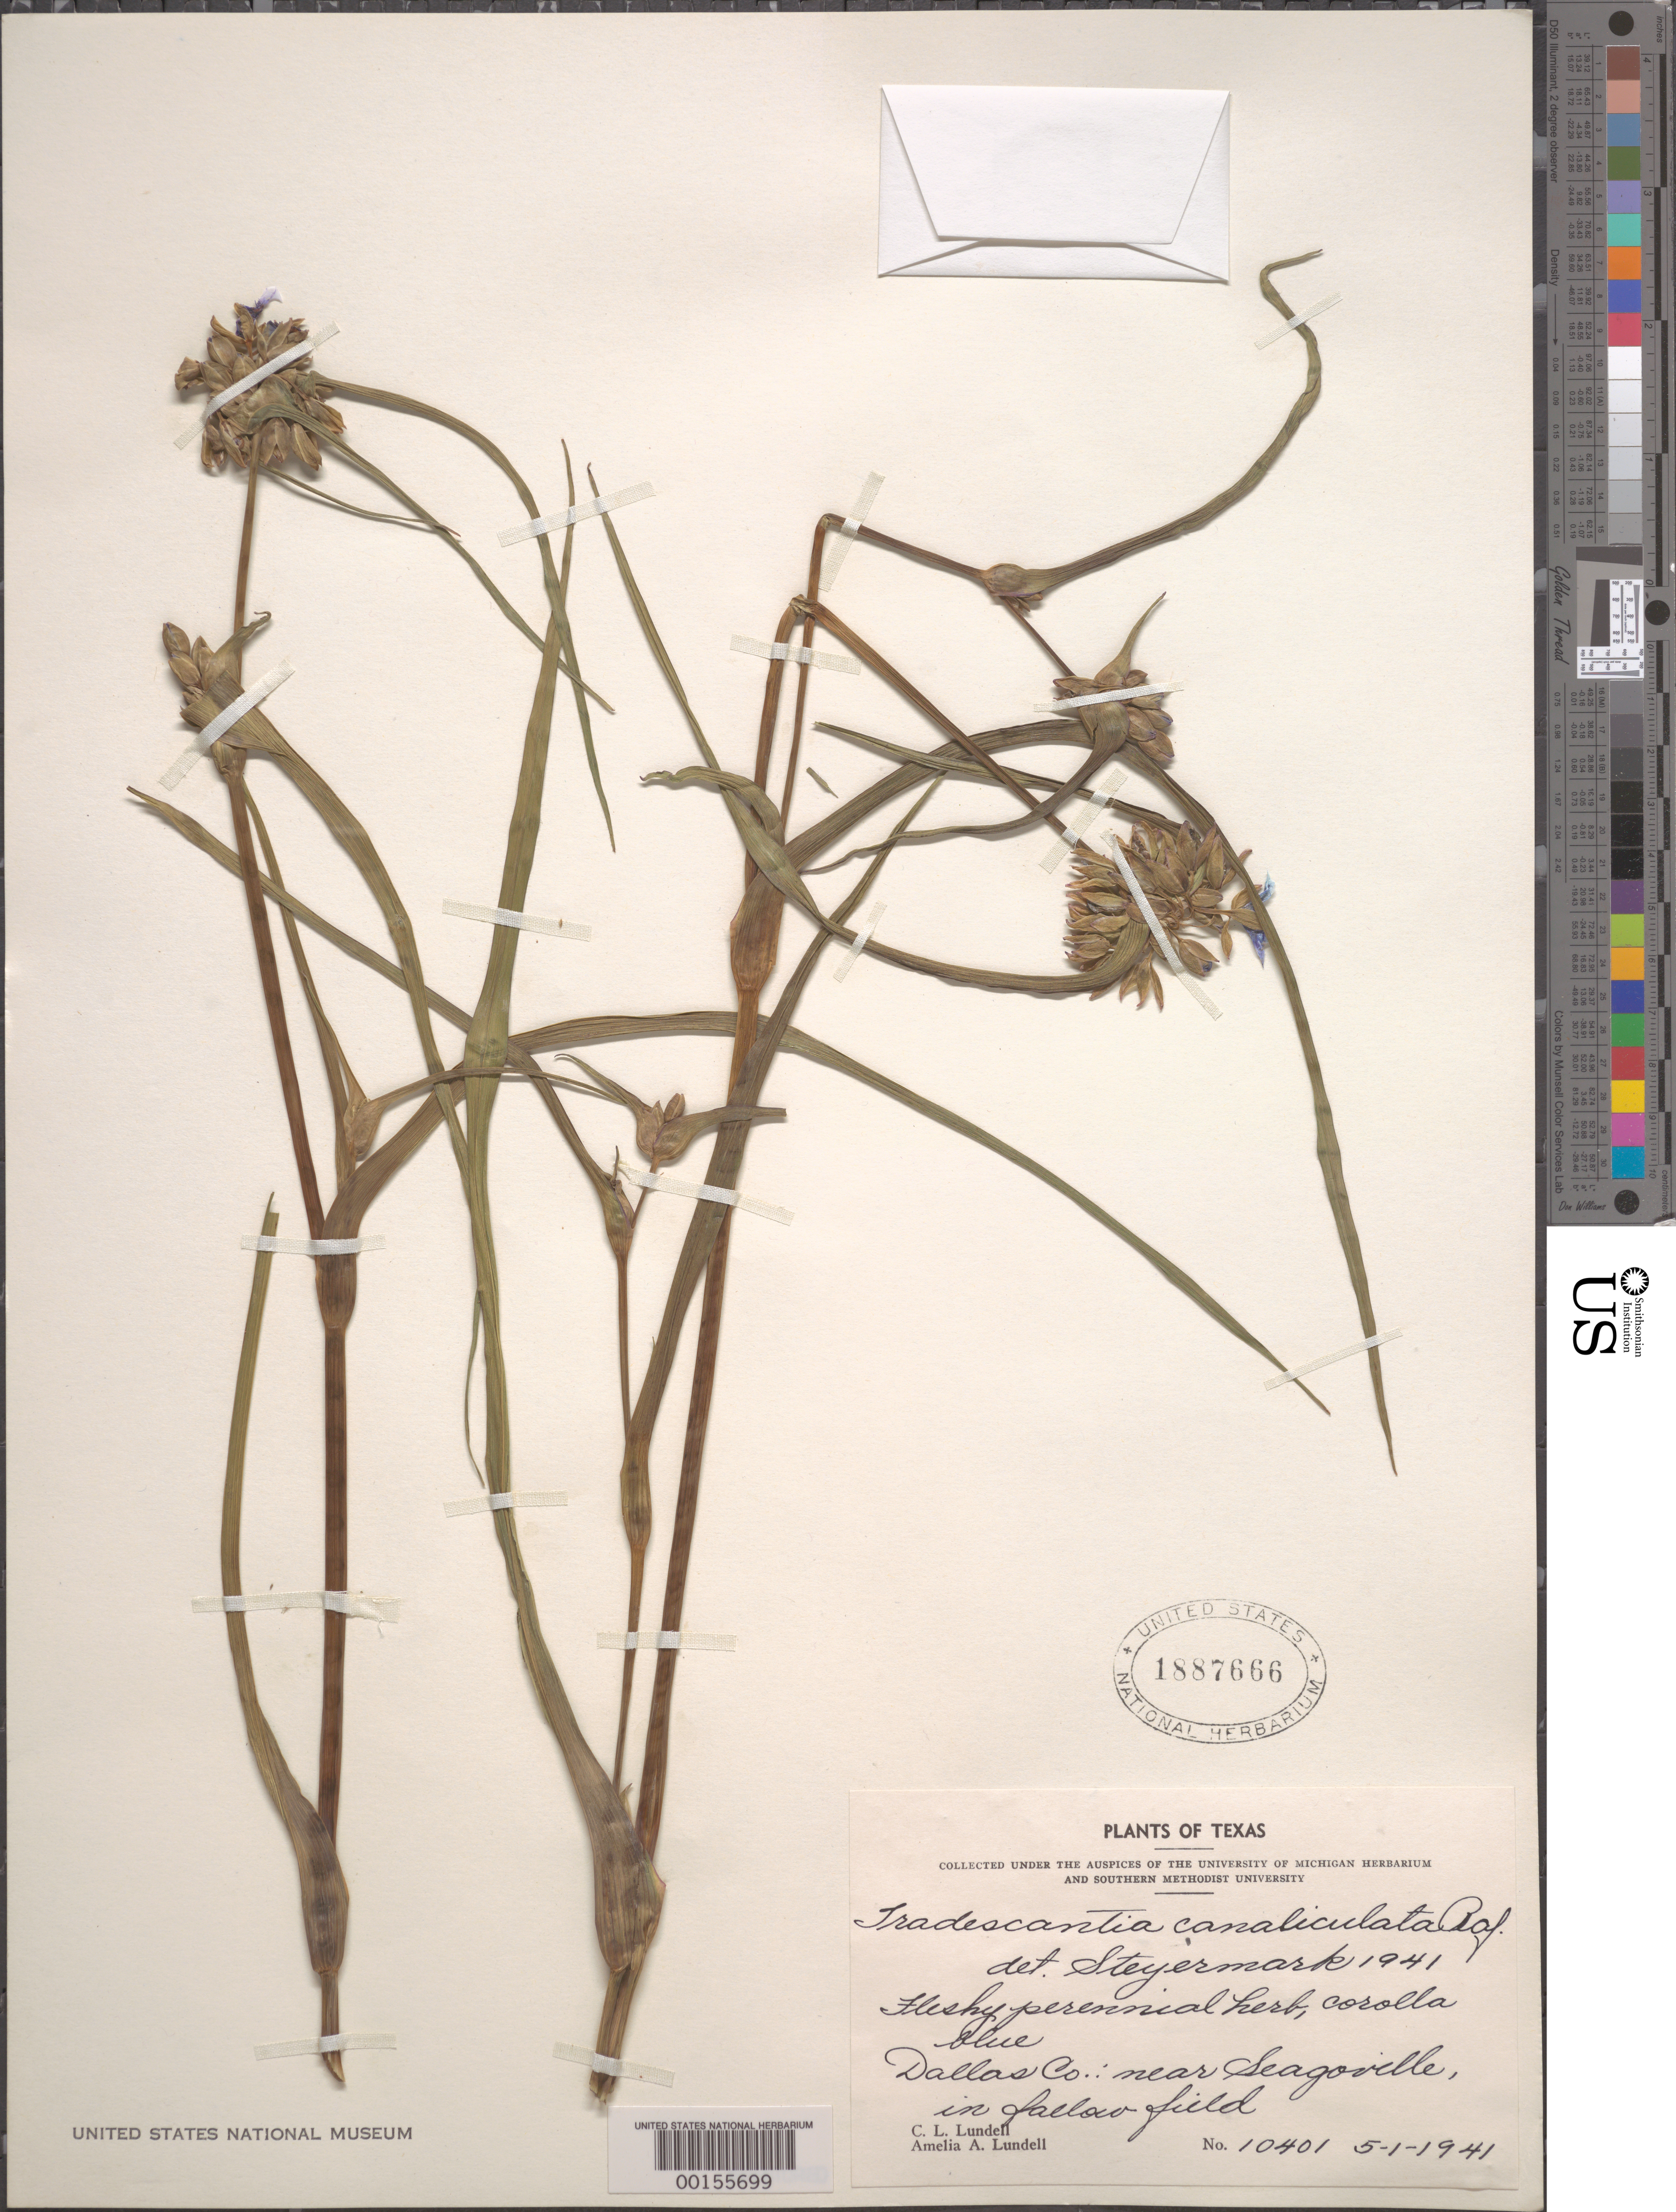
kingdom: Plantae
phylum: Tracheophyta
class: Liliopsida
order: Commelinales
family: Commelinaceae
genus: Tradescantia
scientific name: Tradescantia ohiensis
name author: Raf.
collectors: C. L. Lundell & A. A. Lundell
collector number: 10401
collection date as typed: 01 May 1941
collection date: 1941-05-01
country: United States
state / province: Texas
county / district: Dallas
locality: Near seagoville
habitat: Fallow field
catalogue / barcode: US 1887666